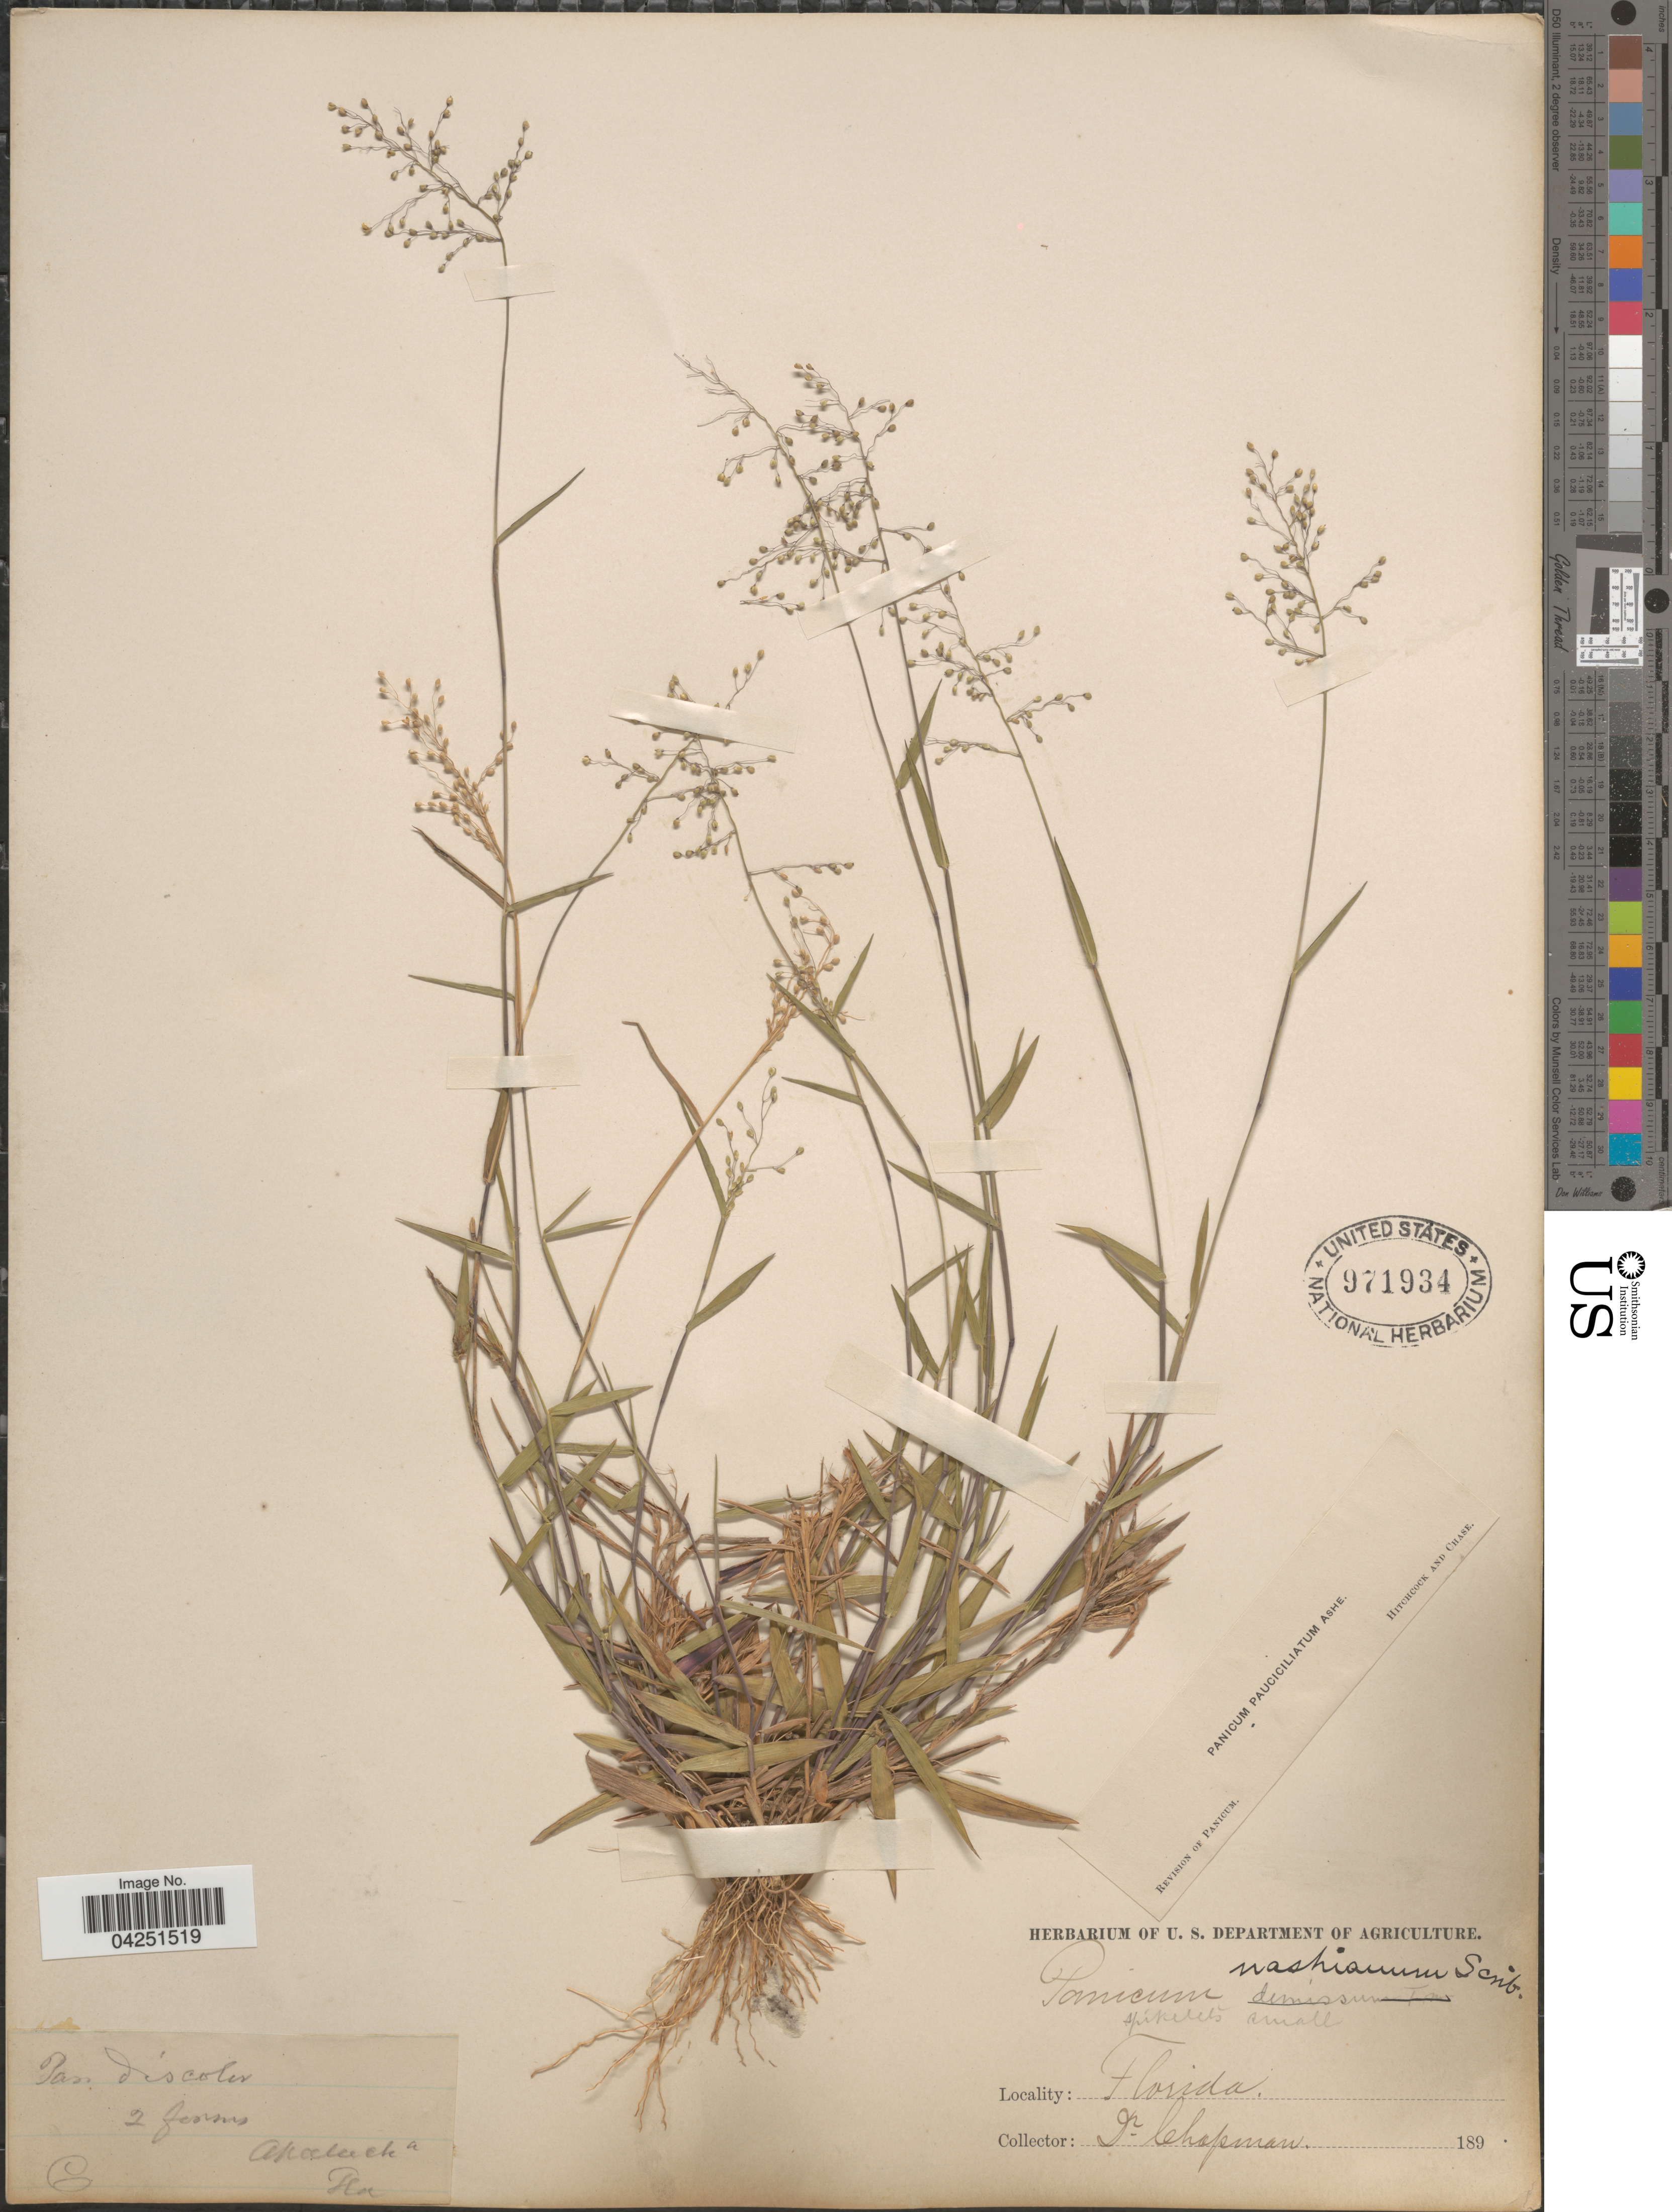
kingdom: Plantae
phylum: Tracheophyta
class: Liliopsida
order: Poales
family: Poaceae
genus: Dichanthelium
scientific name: Dichanthelium acuminatum var. acuminatum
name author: (Sw.) Gould & C.A. Clark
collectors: A. Chapman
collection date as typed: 189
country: United States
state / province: Florida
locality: Apalach.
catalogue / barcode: US 971934